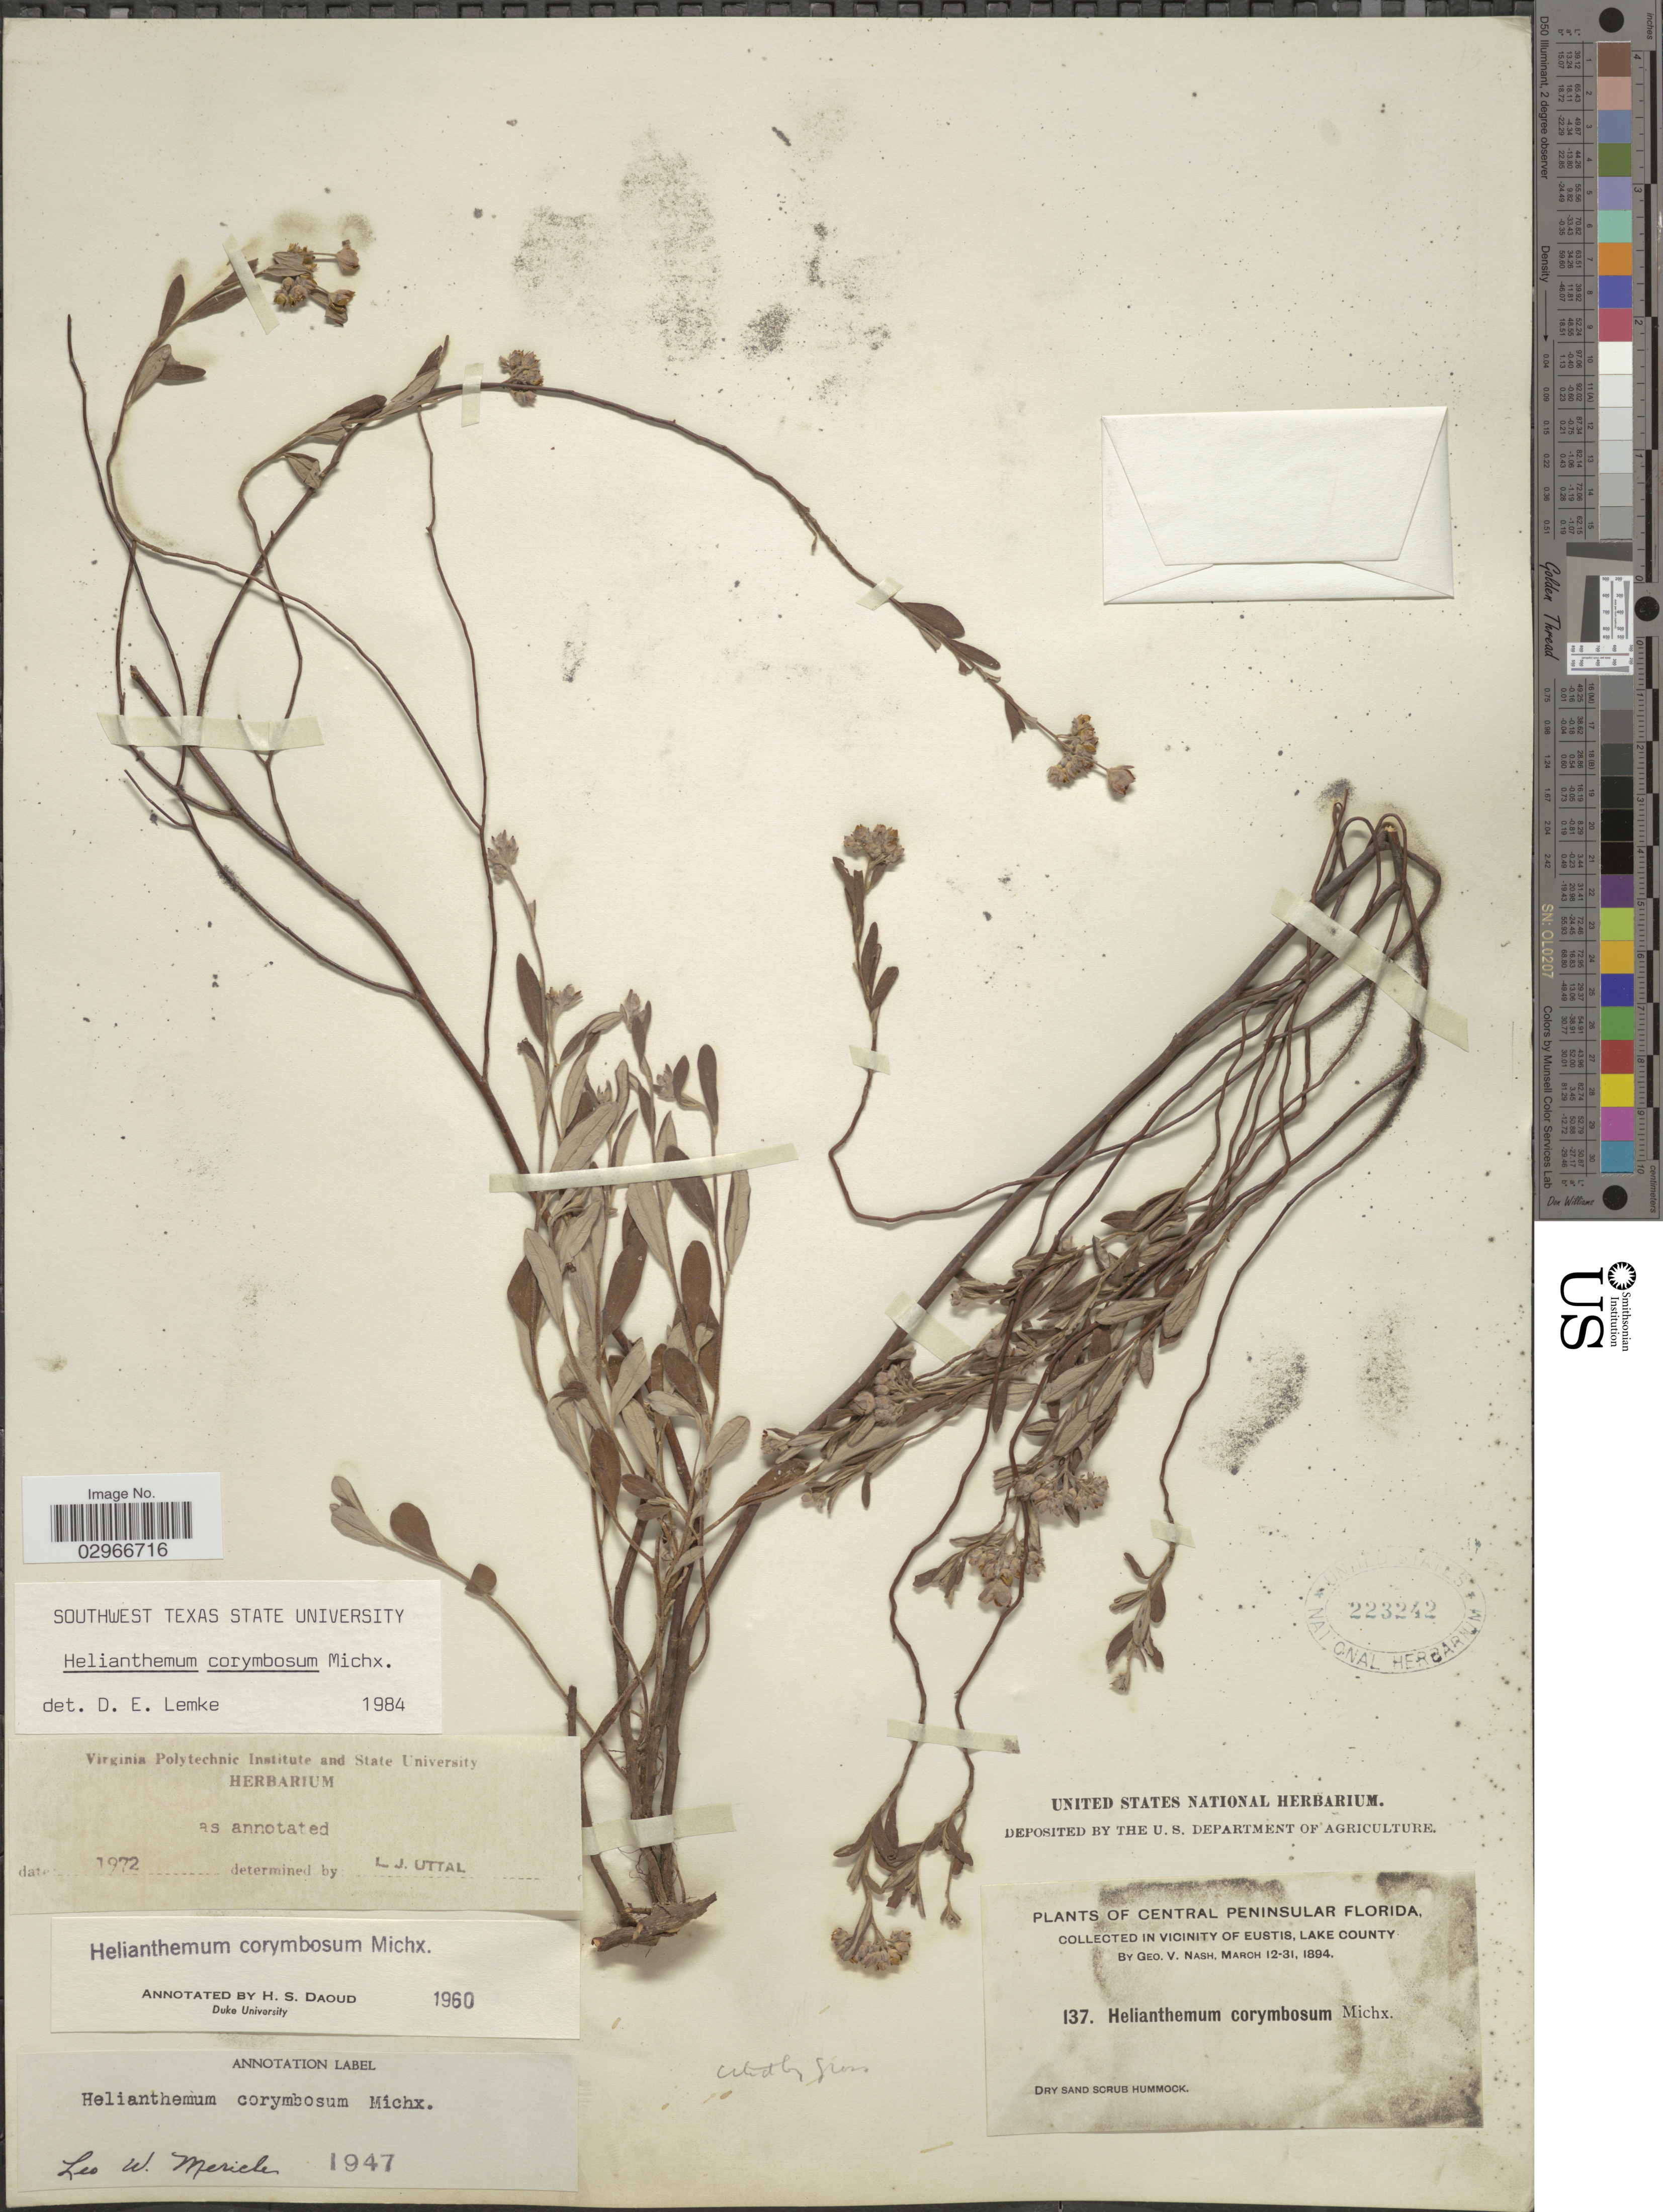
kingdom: Plantae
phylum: Tracheophyta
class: Magnoliopsida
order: Malvales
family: Cistaceae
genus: Helianthemum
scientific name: Helianthemum corymbosum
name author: Michx.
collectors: G. V. Nash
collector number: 137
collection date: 1894-03-12/1894-03-31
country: United States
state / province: Florida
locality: Central Peninsular Florida, in vicinity of Eustis, Lake County.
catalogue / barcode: US 223242